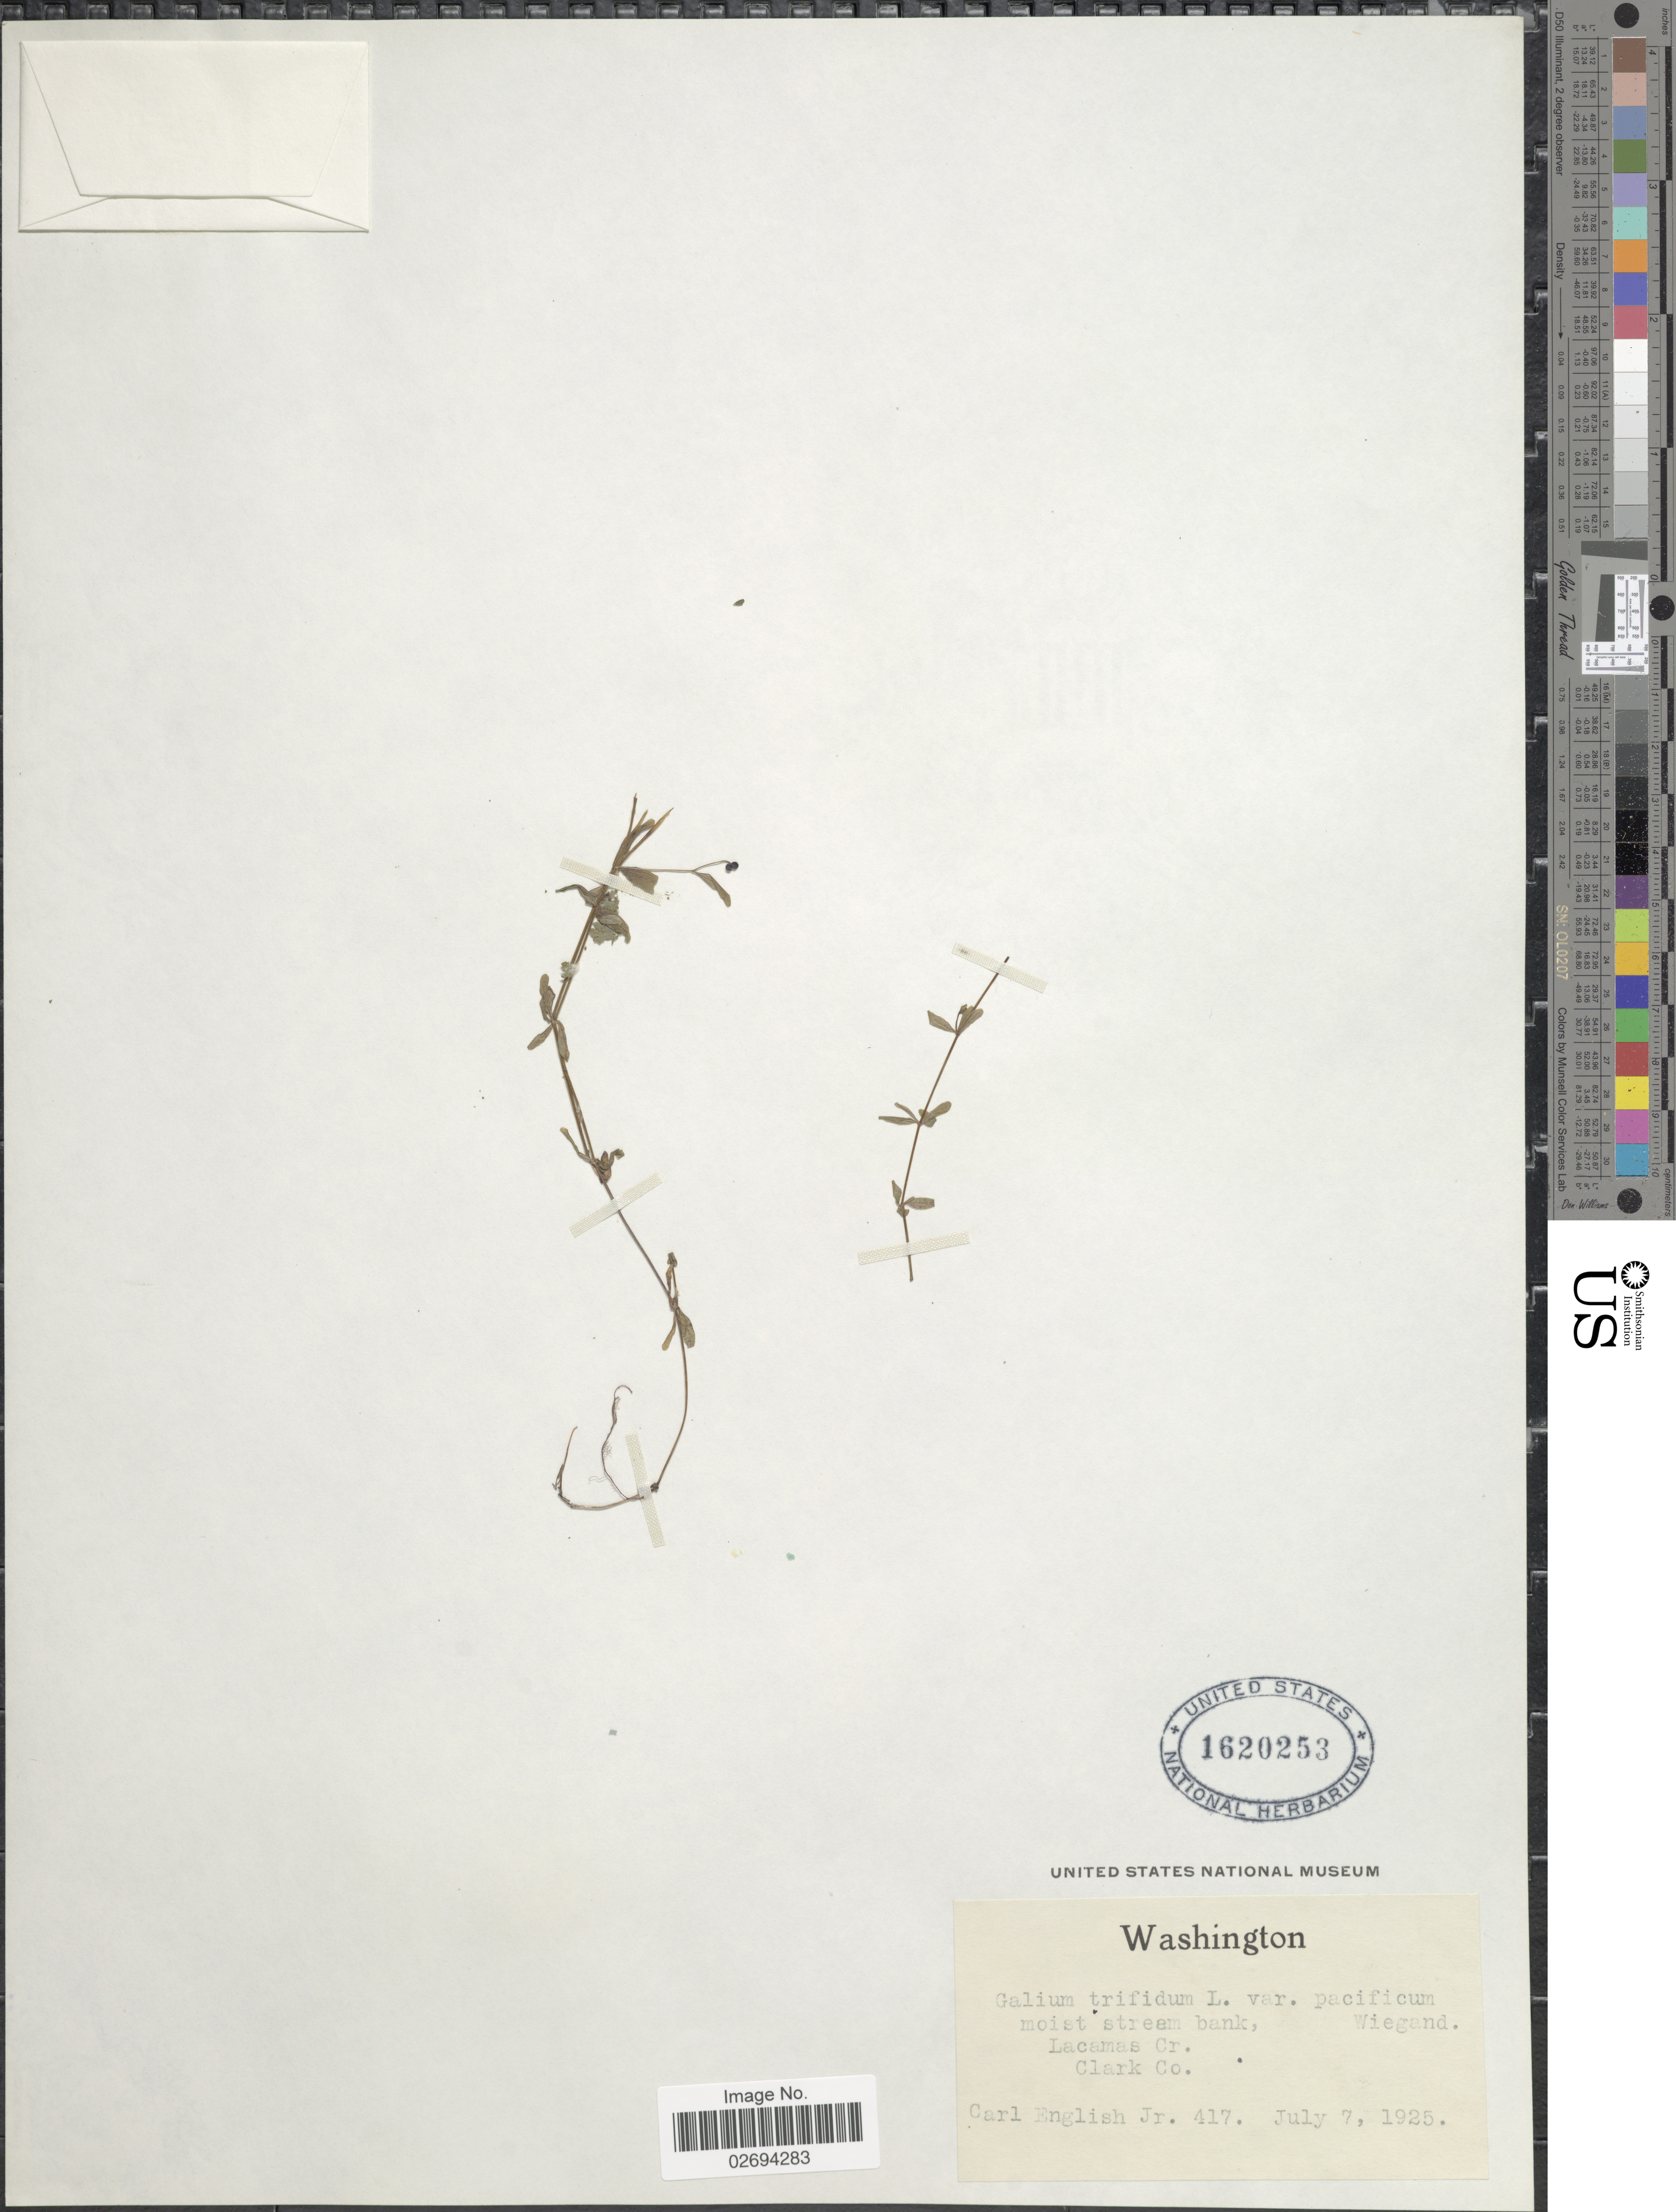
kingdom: Plantae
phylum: Tracheophyta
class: Magnoliopsida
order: Gentianales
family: Rubiaceae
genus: Galium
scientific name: Galium trifidum var. pacificum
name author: Wiegand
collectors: C. English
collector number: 417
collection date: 1925-07-07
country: United States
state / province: Washington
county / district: Clark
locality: Lacamas Cr. Clark Co.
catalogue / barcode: US 1620253